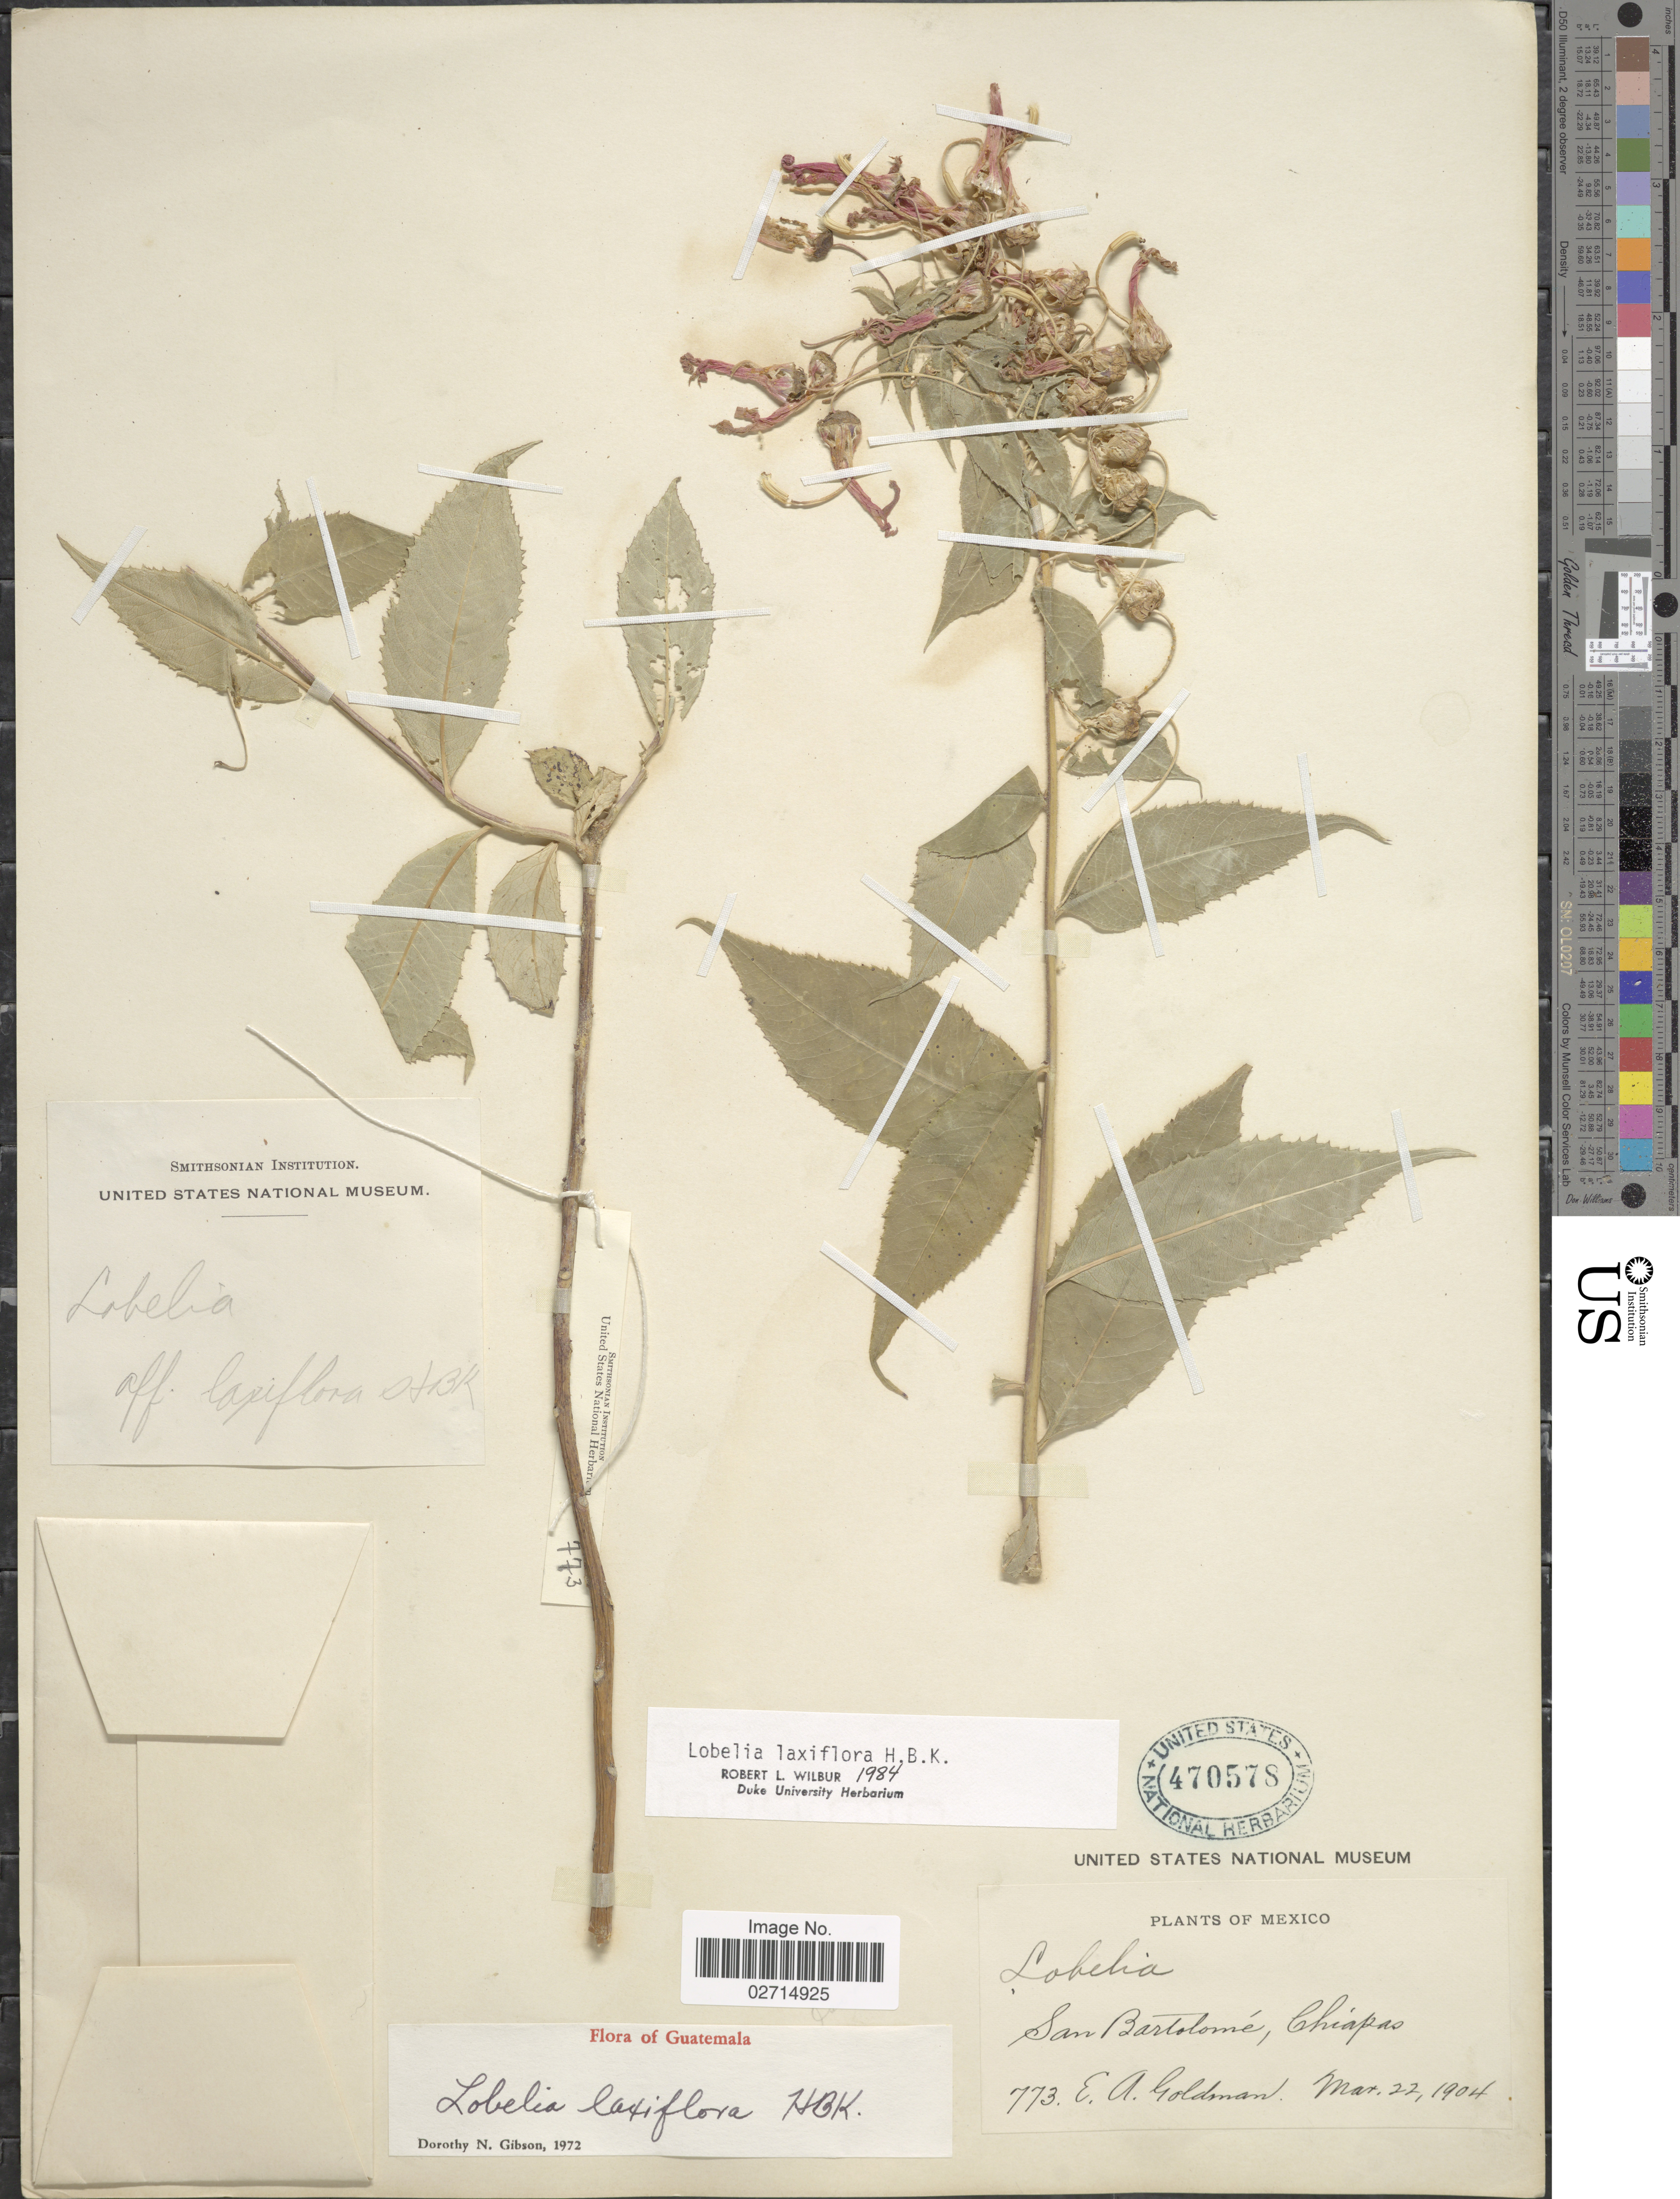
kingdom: Plantae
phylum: Tracheophyta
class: Magnoliopsida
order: Asterales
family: Campanulaceae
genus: Lobelia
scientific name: Lobelia laxiflora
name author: Kunth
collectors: E. A. Goldman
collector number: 773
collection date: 1904-03-22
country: Mexico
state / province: Chiapas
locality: San Bartolome, Chiapas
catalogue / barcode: US 470578